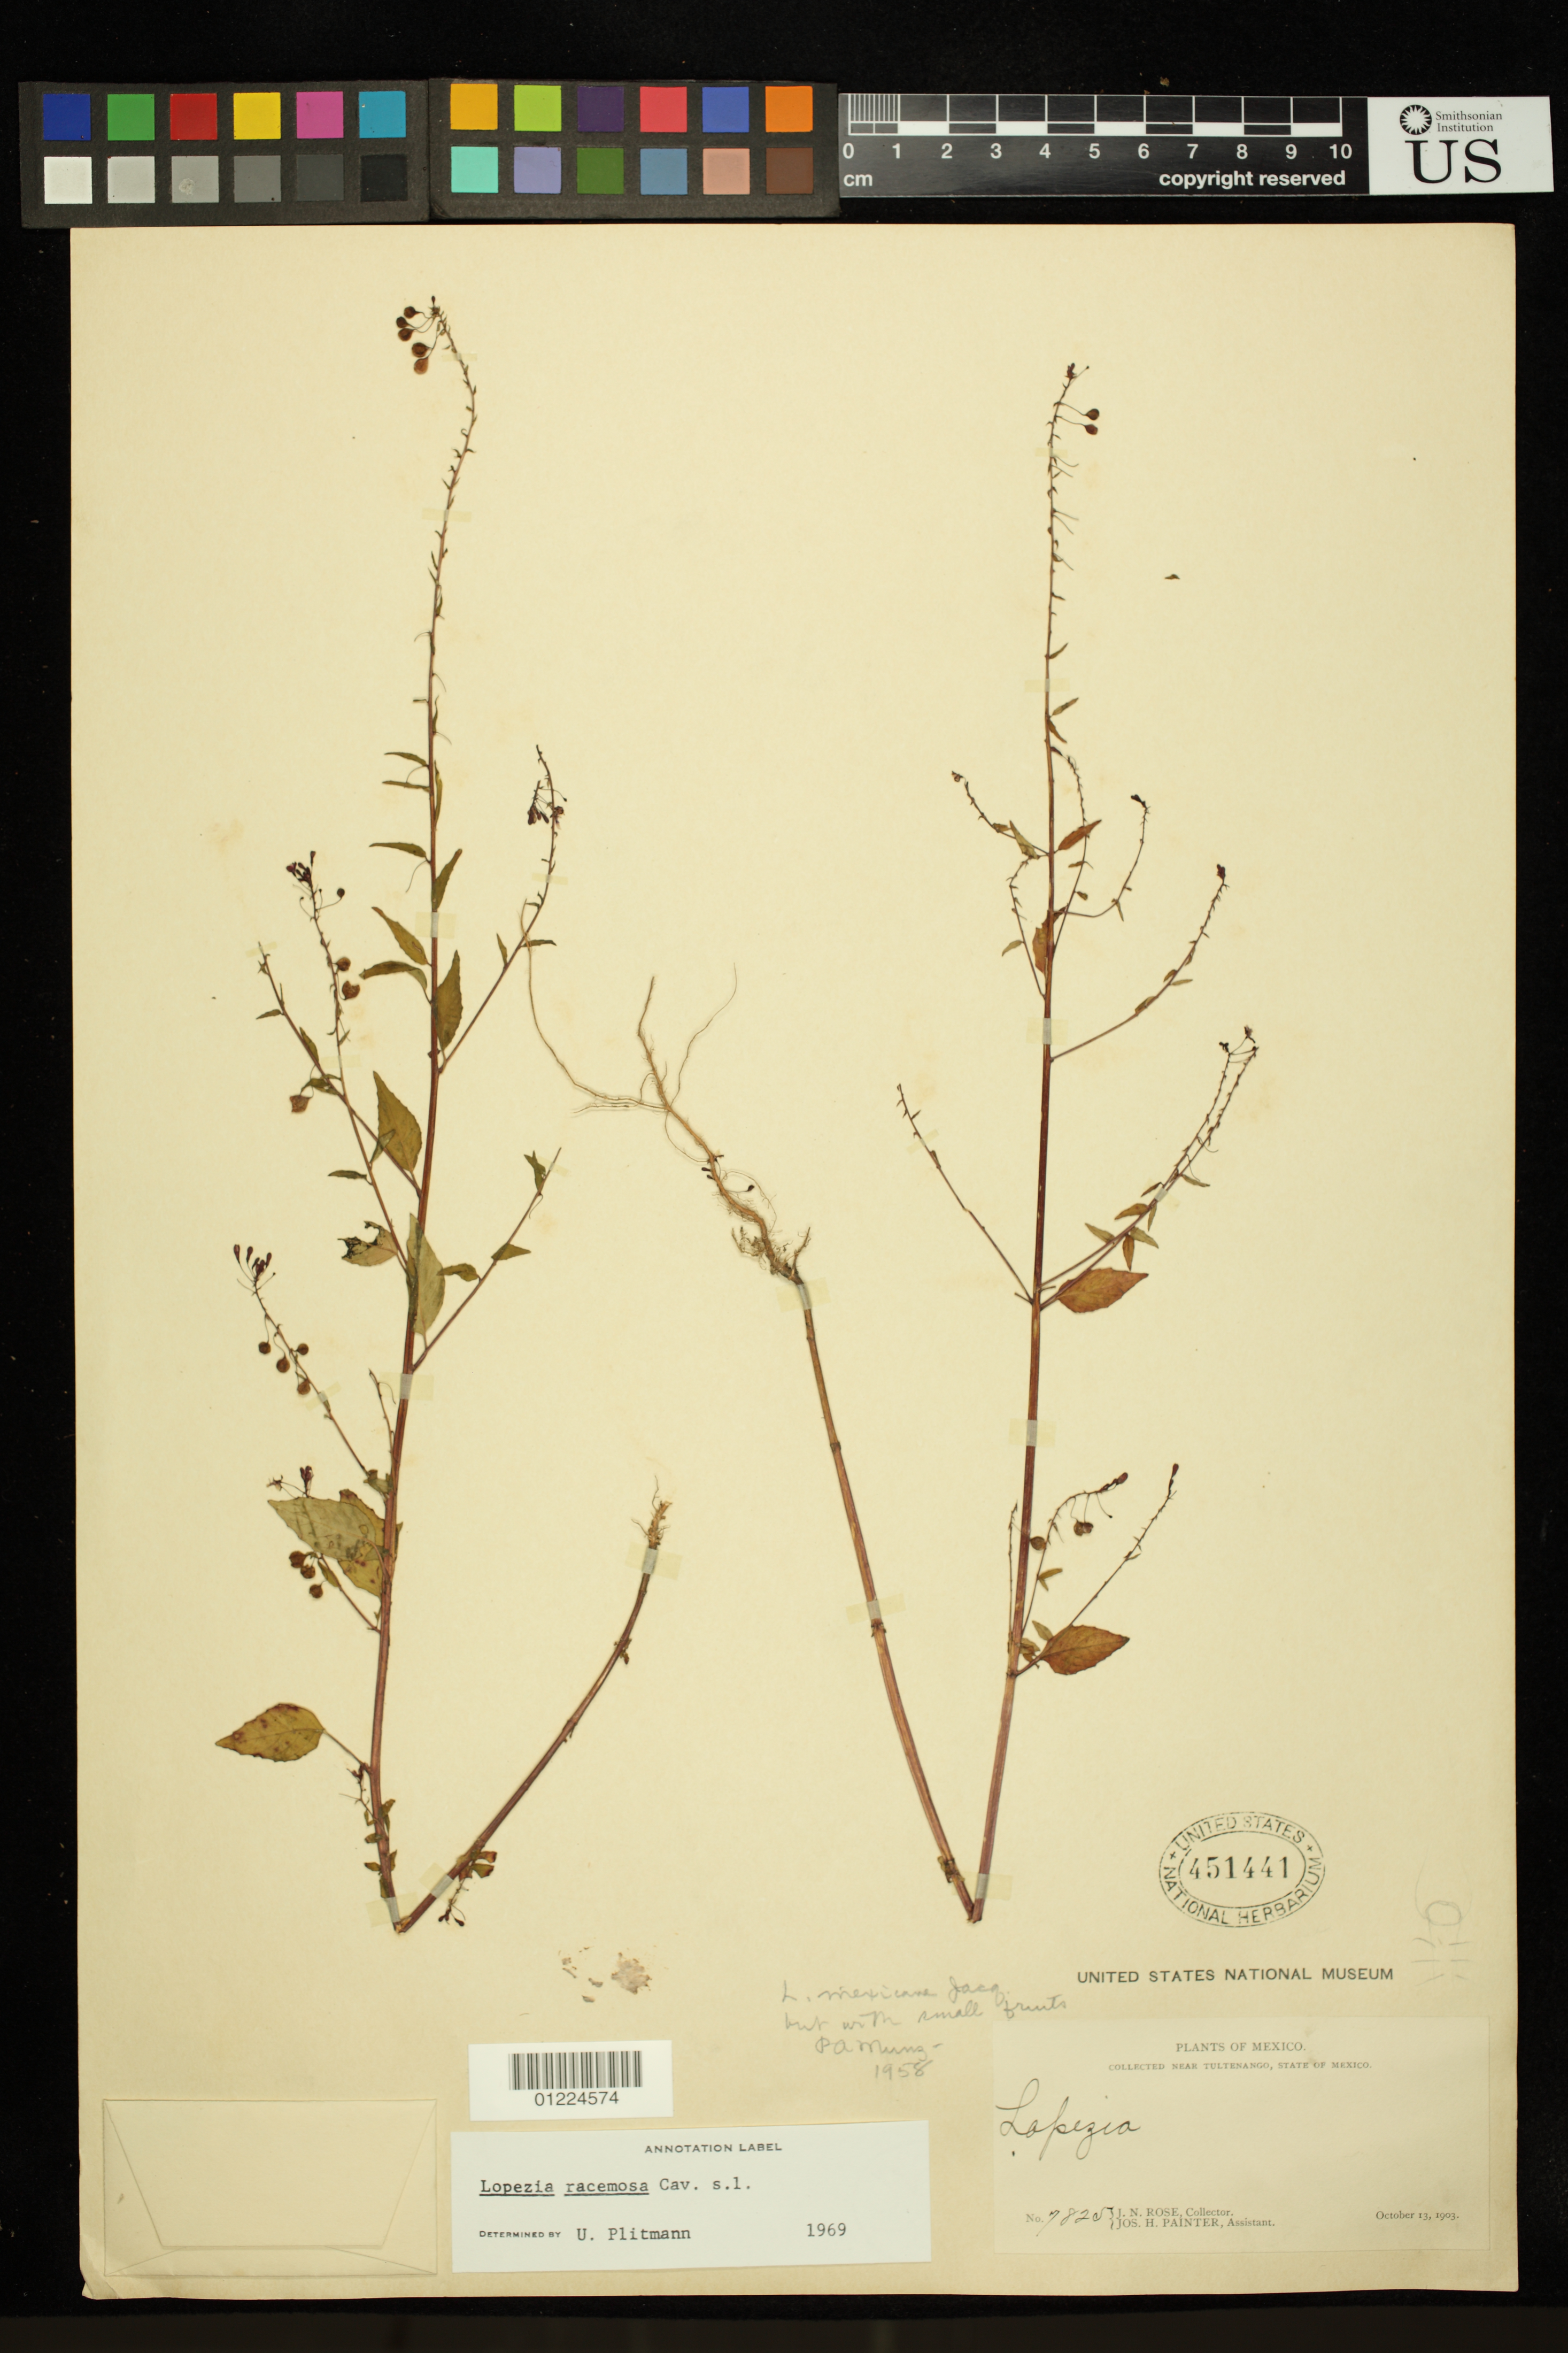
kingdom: Plantae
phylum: Tracheophyta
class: Magnoliopsida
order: Myrtales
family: Onagraceae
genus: Lopezia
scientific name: Lopezia racemosa subsp. racemosa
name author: Cav.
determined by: Wagner, W. L., (BOT), Smithsonian Institution - National Museum of Natural History (UNITED STATES)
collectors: J. N. Rose & J. H. Painter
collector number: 7825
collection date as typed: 13 Oct 1903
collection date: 1903-10-13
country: Mexico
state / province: México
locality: Near Tultenango.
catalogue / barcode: US 451441